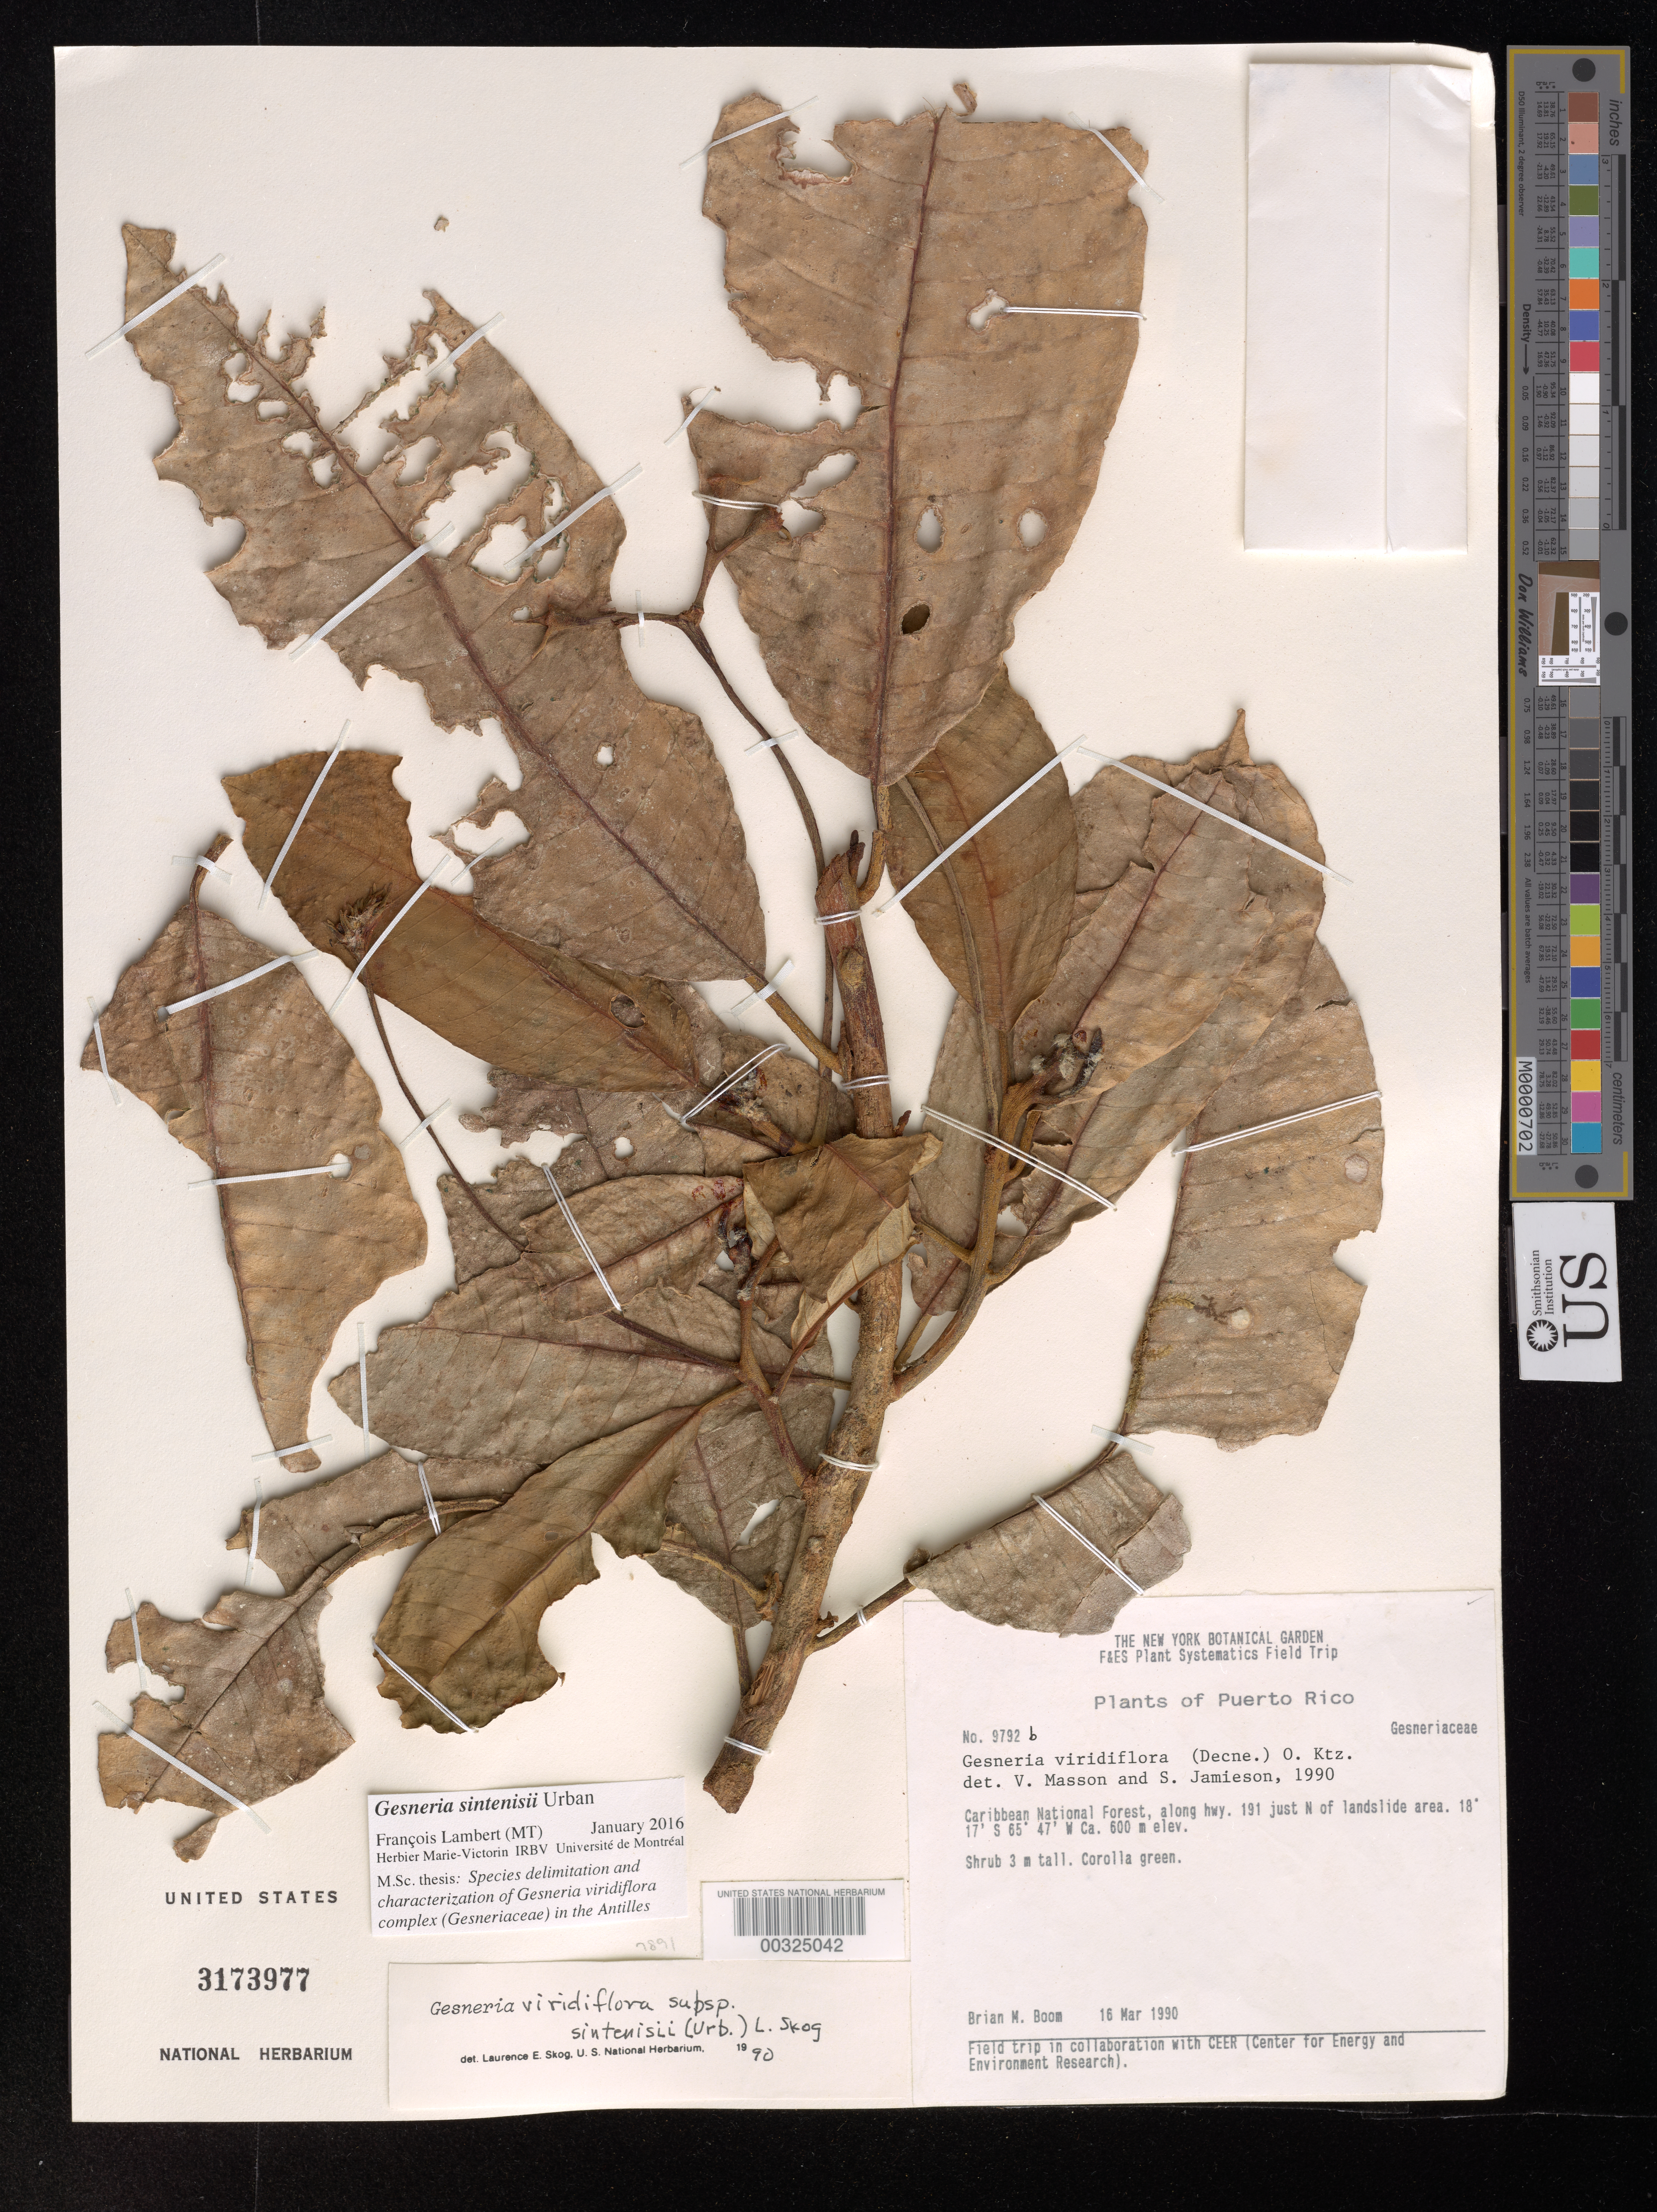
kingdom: Plantae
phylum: Tracheophyta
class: Magnoliopsida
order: Lamiales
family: Gesneriaceae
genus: Gesneria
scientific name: Gesneria sintenisii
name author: Urb.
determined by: Lambert, Francois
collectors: B. M. Boom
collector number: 9792 b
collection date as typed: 16 Mar 1990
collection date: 1990-03-16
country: Puerto Rico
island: Puerto Rico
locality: Caribbean National Forest, along hwy 191 just N of landslide area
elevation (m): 600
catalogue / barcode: US 3173977